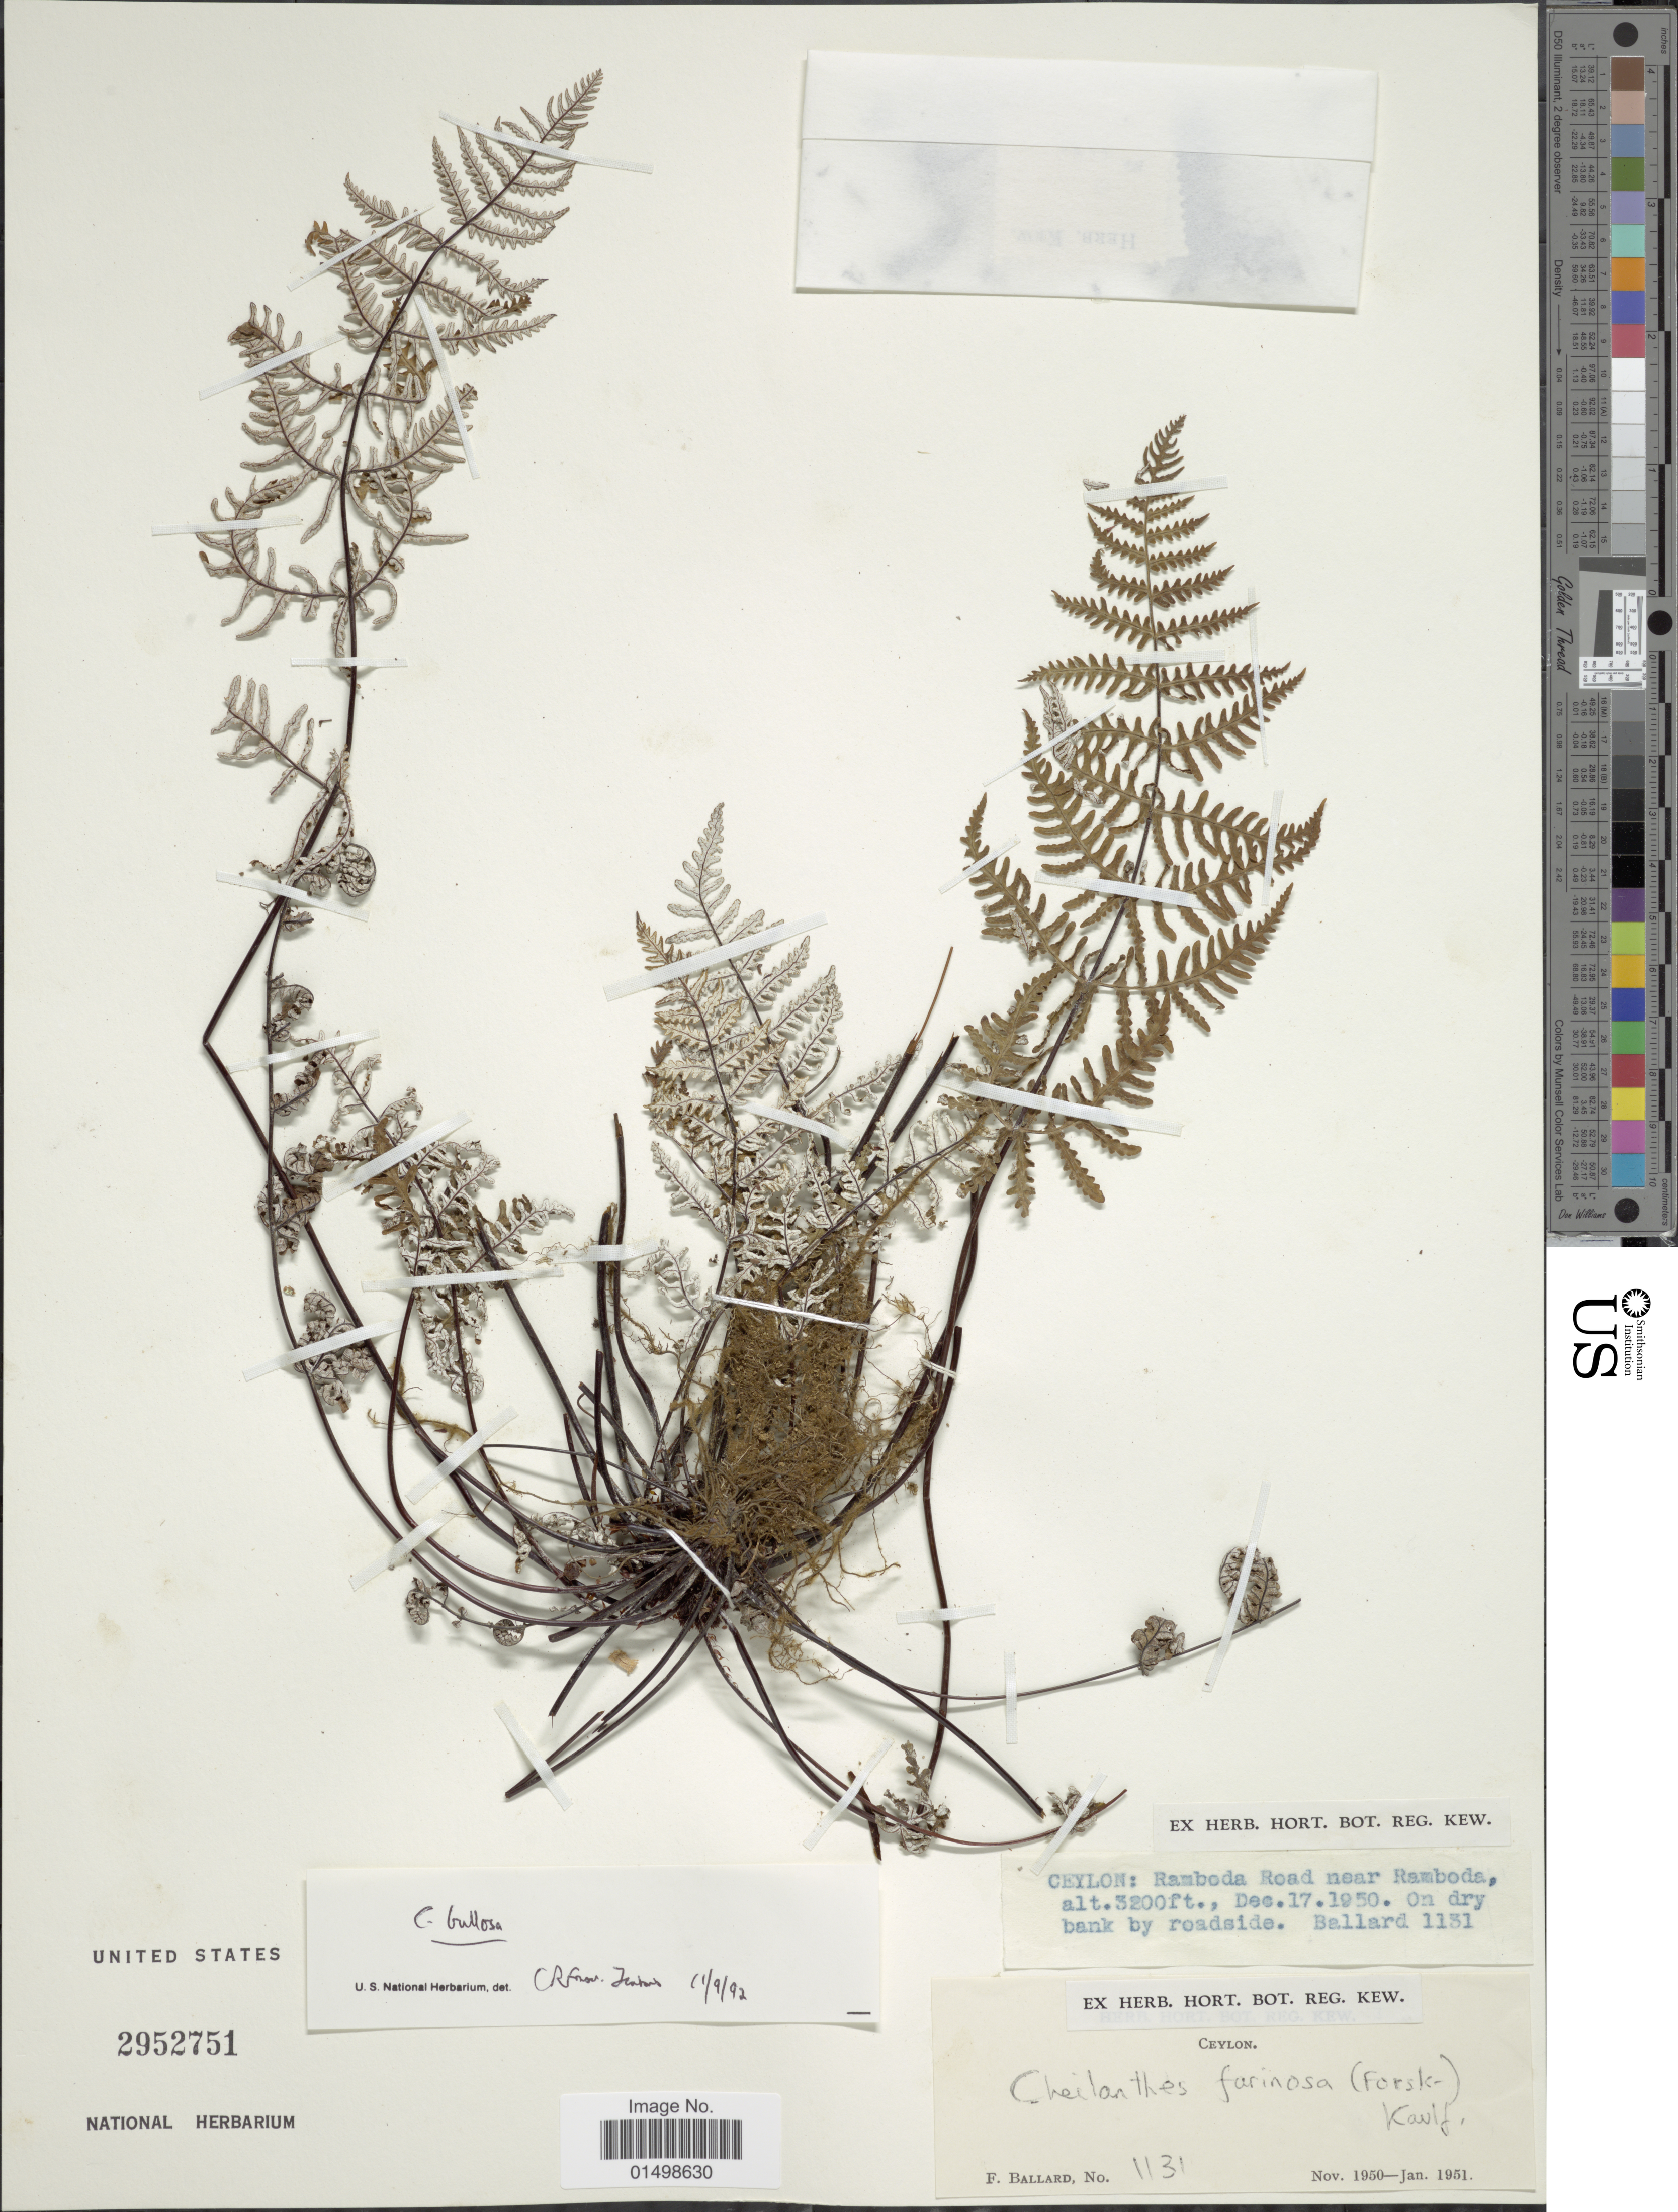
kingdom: Plantae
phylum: Tracheophyta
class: Polypodiopsida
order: Polypodiales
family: Pteridaceae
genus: Aleuritopteris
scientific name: Aleuritopteris subrufa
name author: (Baker) Ching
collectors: F. Ballard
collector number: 1131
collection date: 1950-12-17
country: Sri Lanka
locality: Ceylon: Ramboda Road near Ramboda, dry bank by roadside.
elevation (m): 975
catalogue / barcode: US 2952751